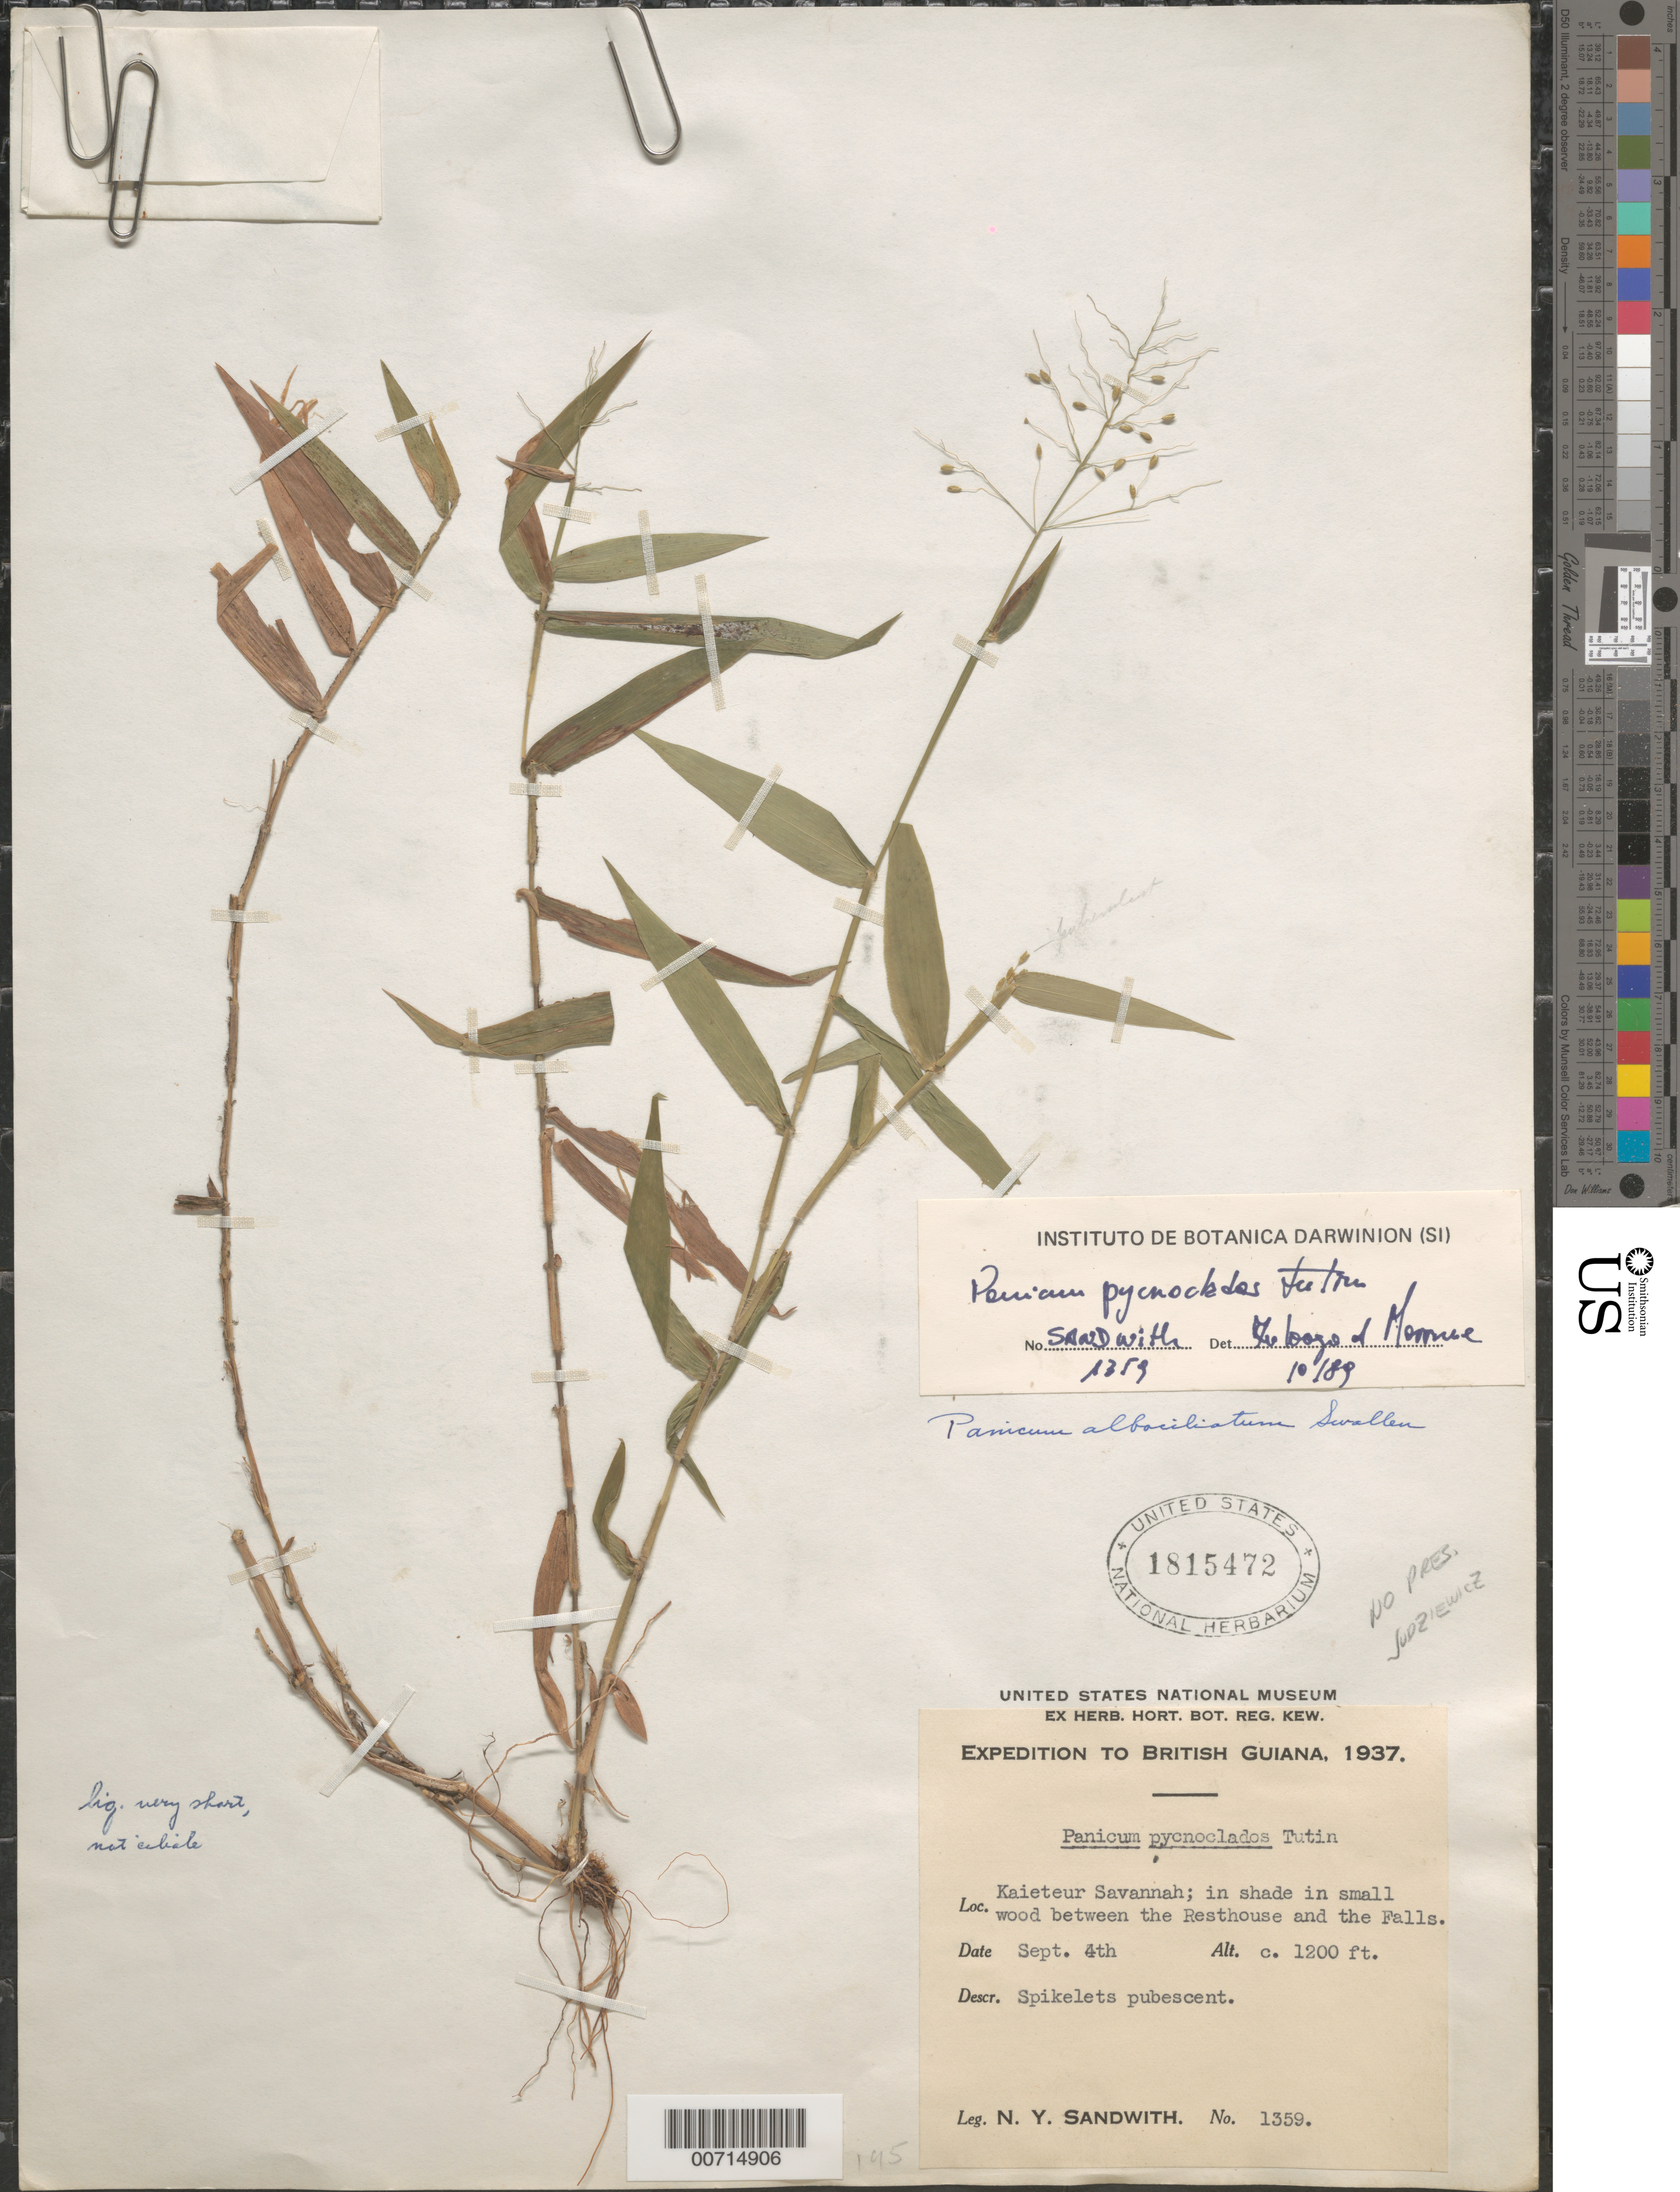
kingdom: Plantae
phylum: Tracheophyta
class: Liliopsida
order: Poales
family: Poaceae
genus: Panicum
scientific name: Panicum pycnoclados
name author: Tutin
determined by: Zuloaga, F. O.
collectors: N. Y. Sandwith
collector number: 1359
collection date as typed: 4-Sep-37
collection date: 1937-09-04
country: Guyana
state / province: Potaro-Siparuni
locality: Kaieteur Savanna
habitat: Shade in wood between the Resthouse and the falls.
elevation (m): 366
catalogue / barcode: US 1815472